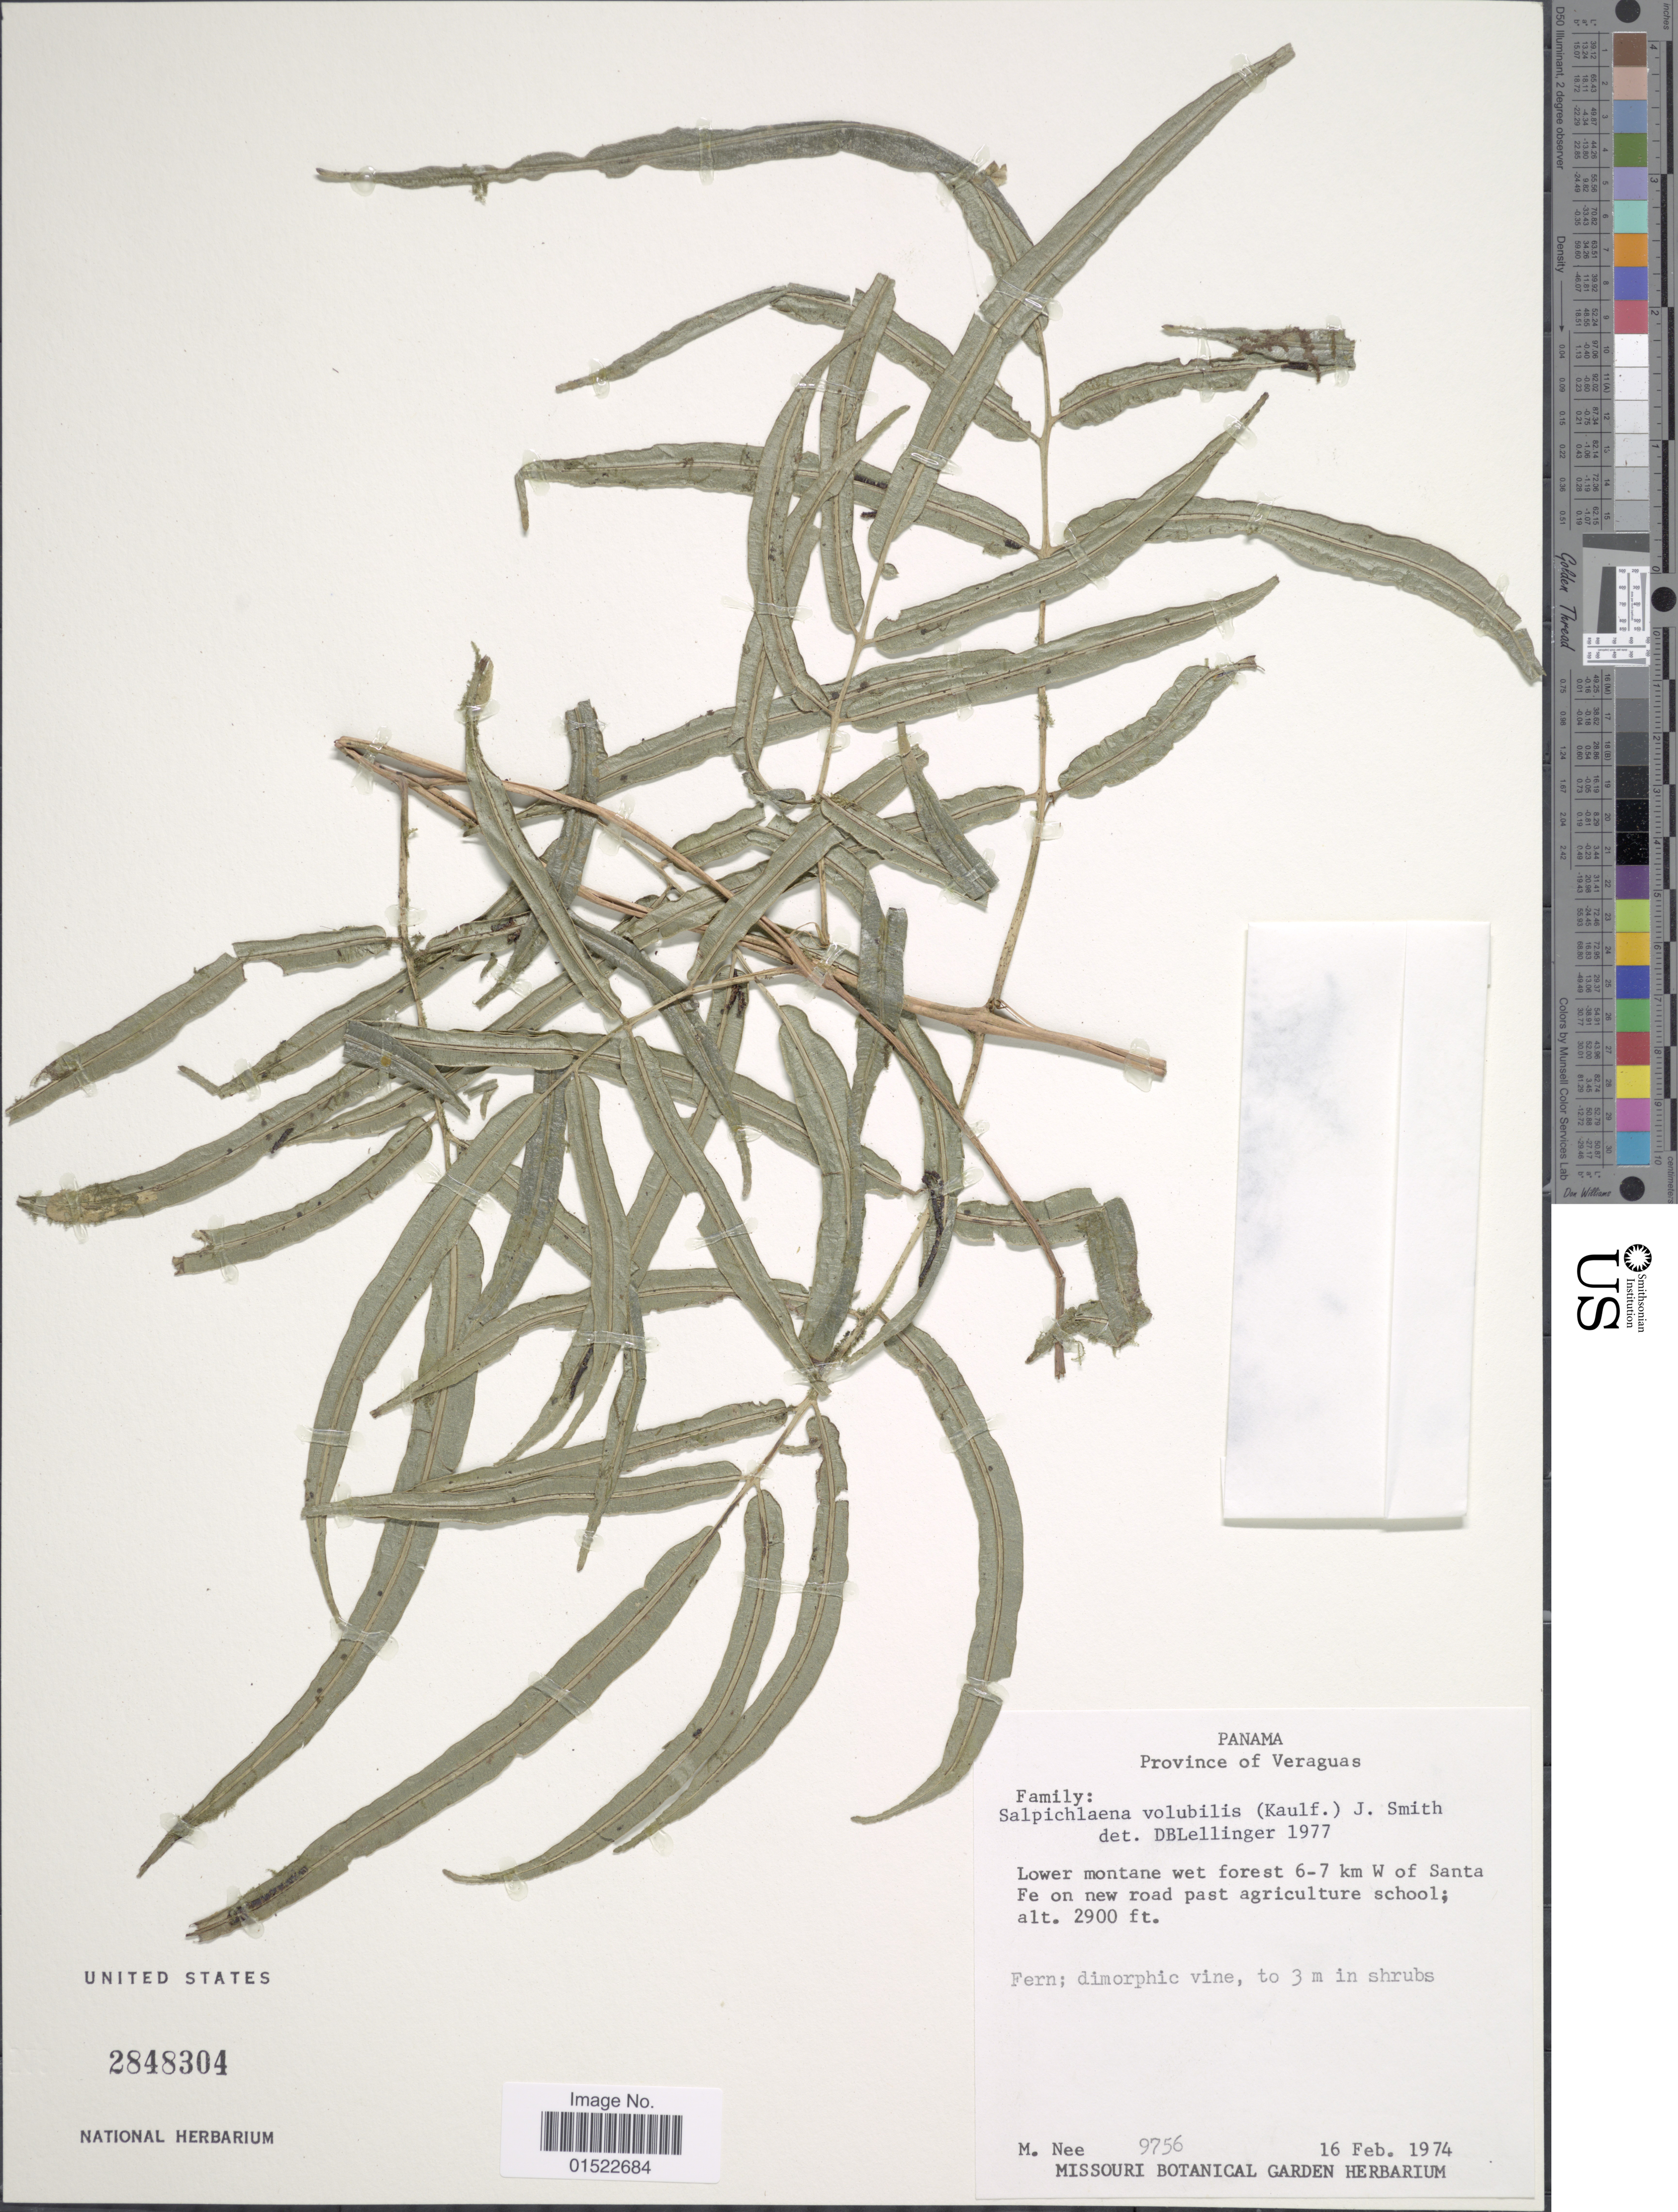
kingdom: Plantae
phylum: Tracheophyta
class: Polypodiopsida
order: Polypodiales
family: Blechnaceae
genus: Salpichlaena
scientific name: Salpichlaena volubilis subsp. volubilis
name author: (Kaulf.) J. Sm.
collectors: M. Nee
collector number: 9756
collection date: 1974-02-16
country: Panama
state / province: Veraguas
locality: Lower montane wet foresr 6-7 km W of Santa Fe on new road pasr agriculture school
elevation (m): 884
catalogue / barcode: US 2848304